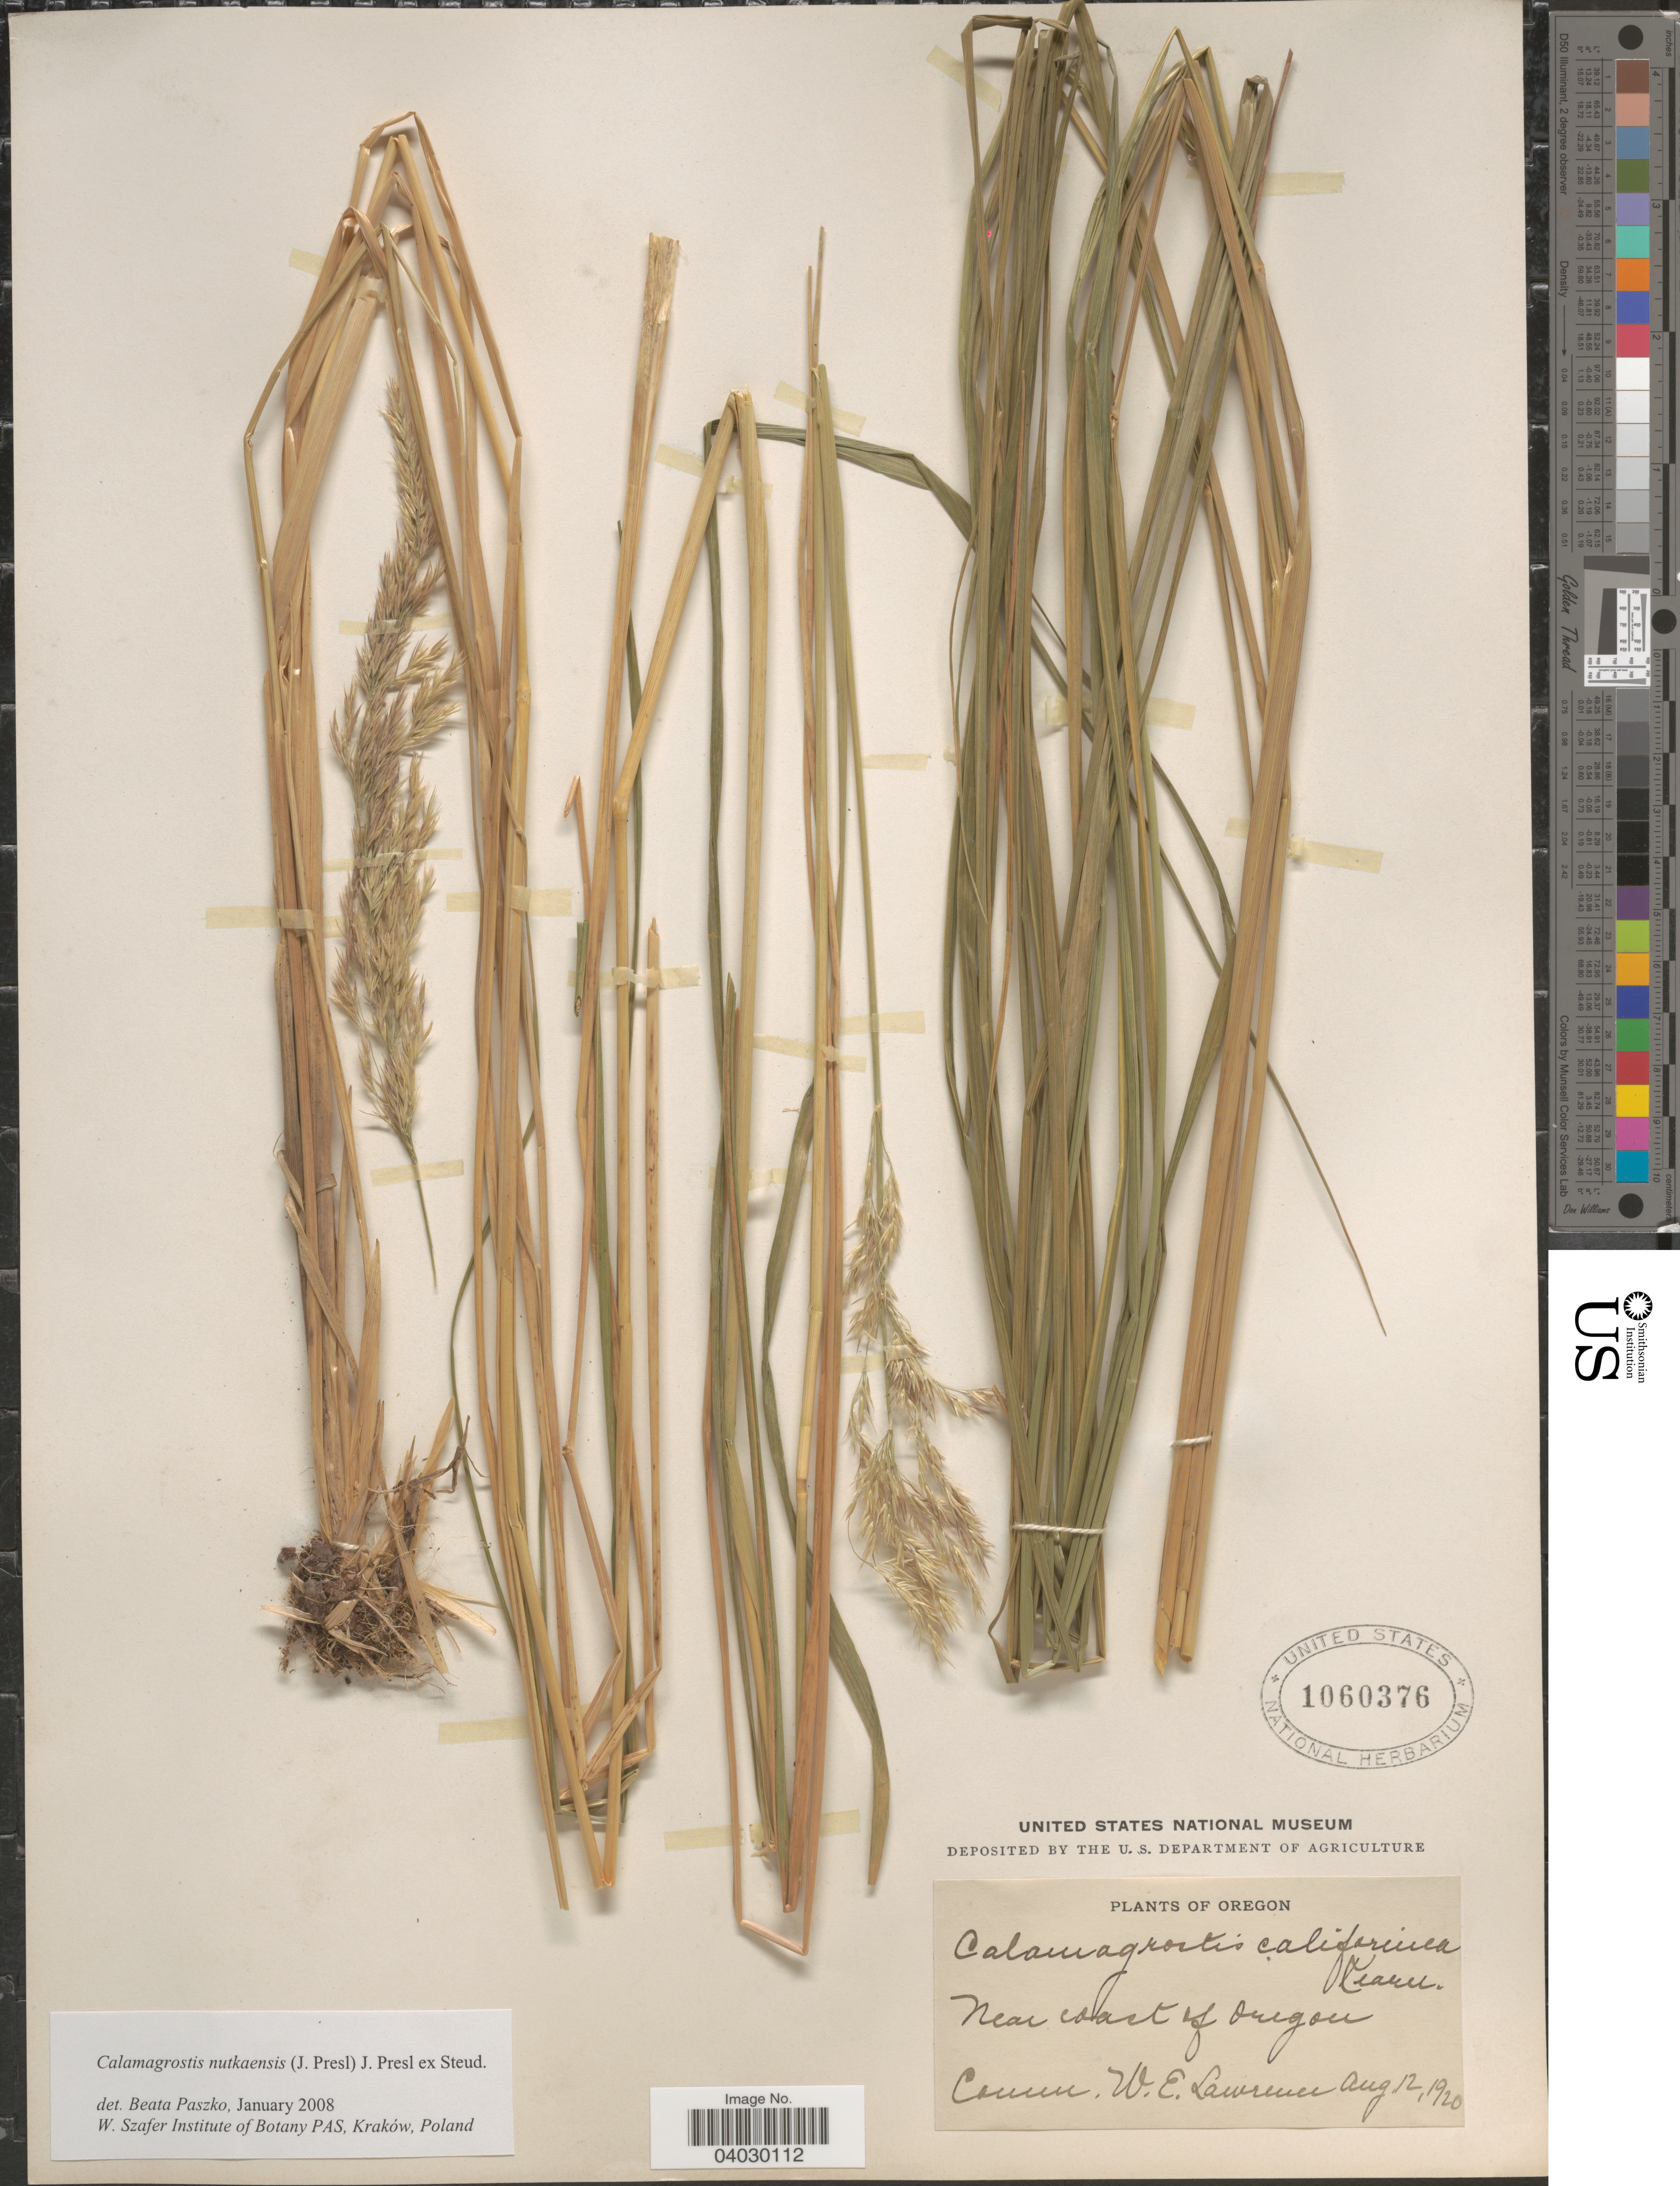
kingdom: Plantae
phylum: Tracheophyta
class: Liliopsida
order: Poales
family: Poaceae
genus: Calamagrostis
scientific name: Calamagrostis nutkaensis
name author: (J. Presl) Steud.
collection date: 1920-08-12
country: United States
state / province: Oregon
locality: Near coast of Oregon.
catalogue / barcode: US 1060376